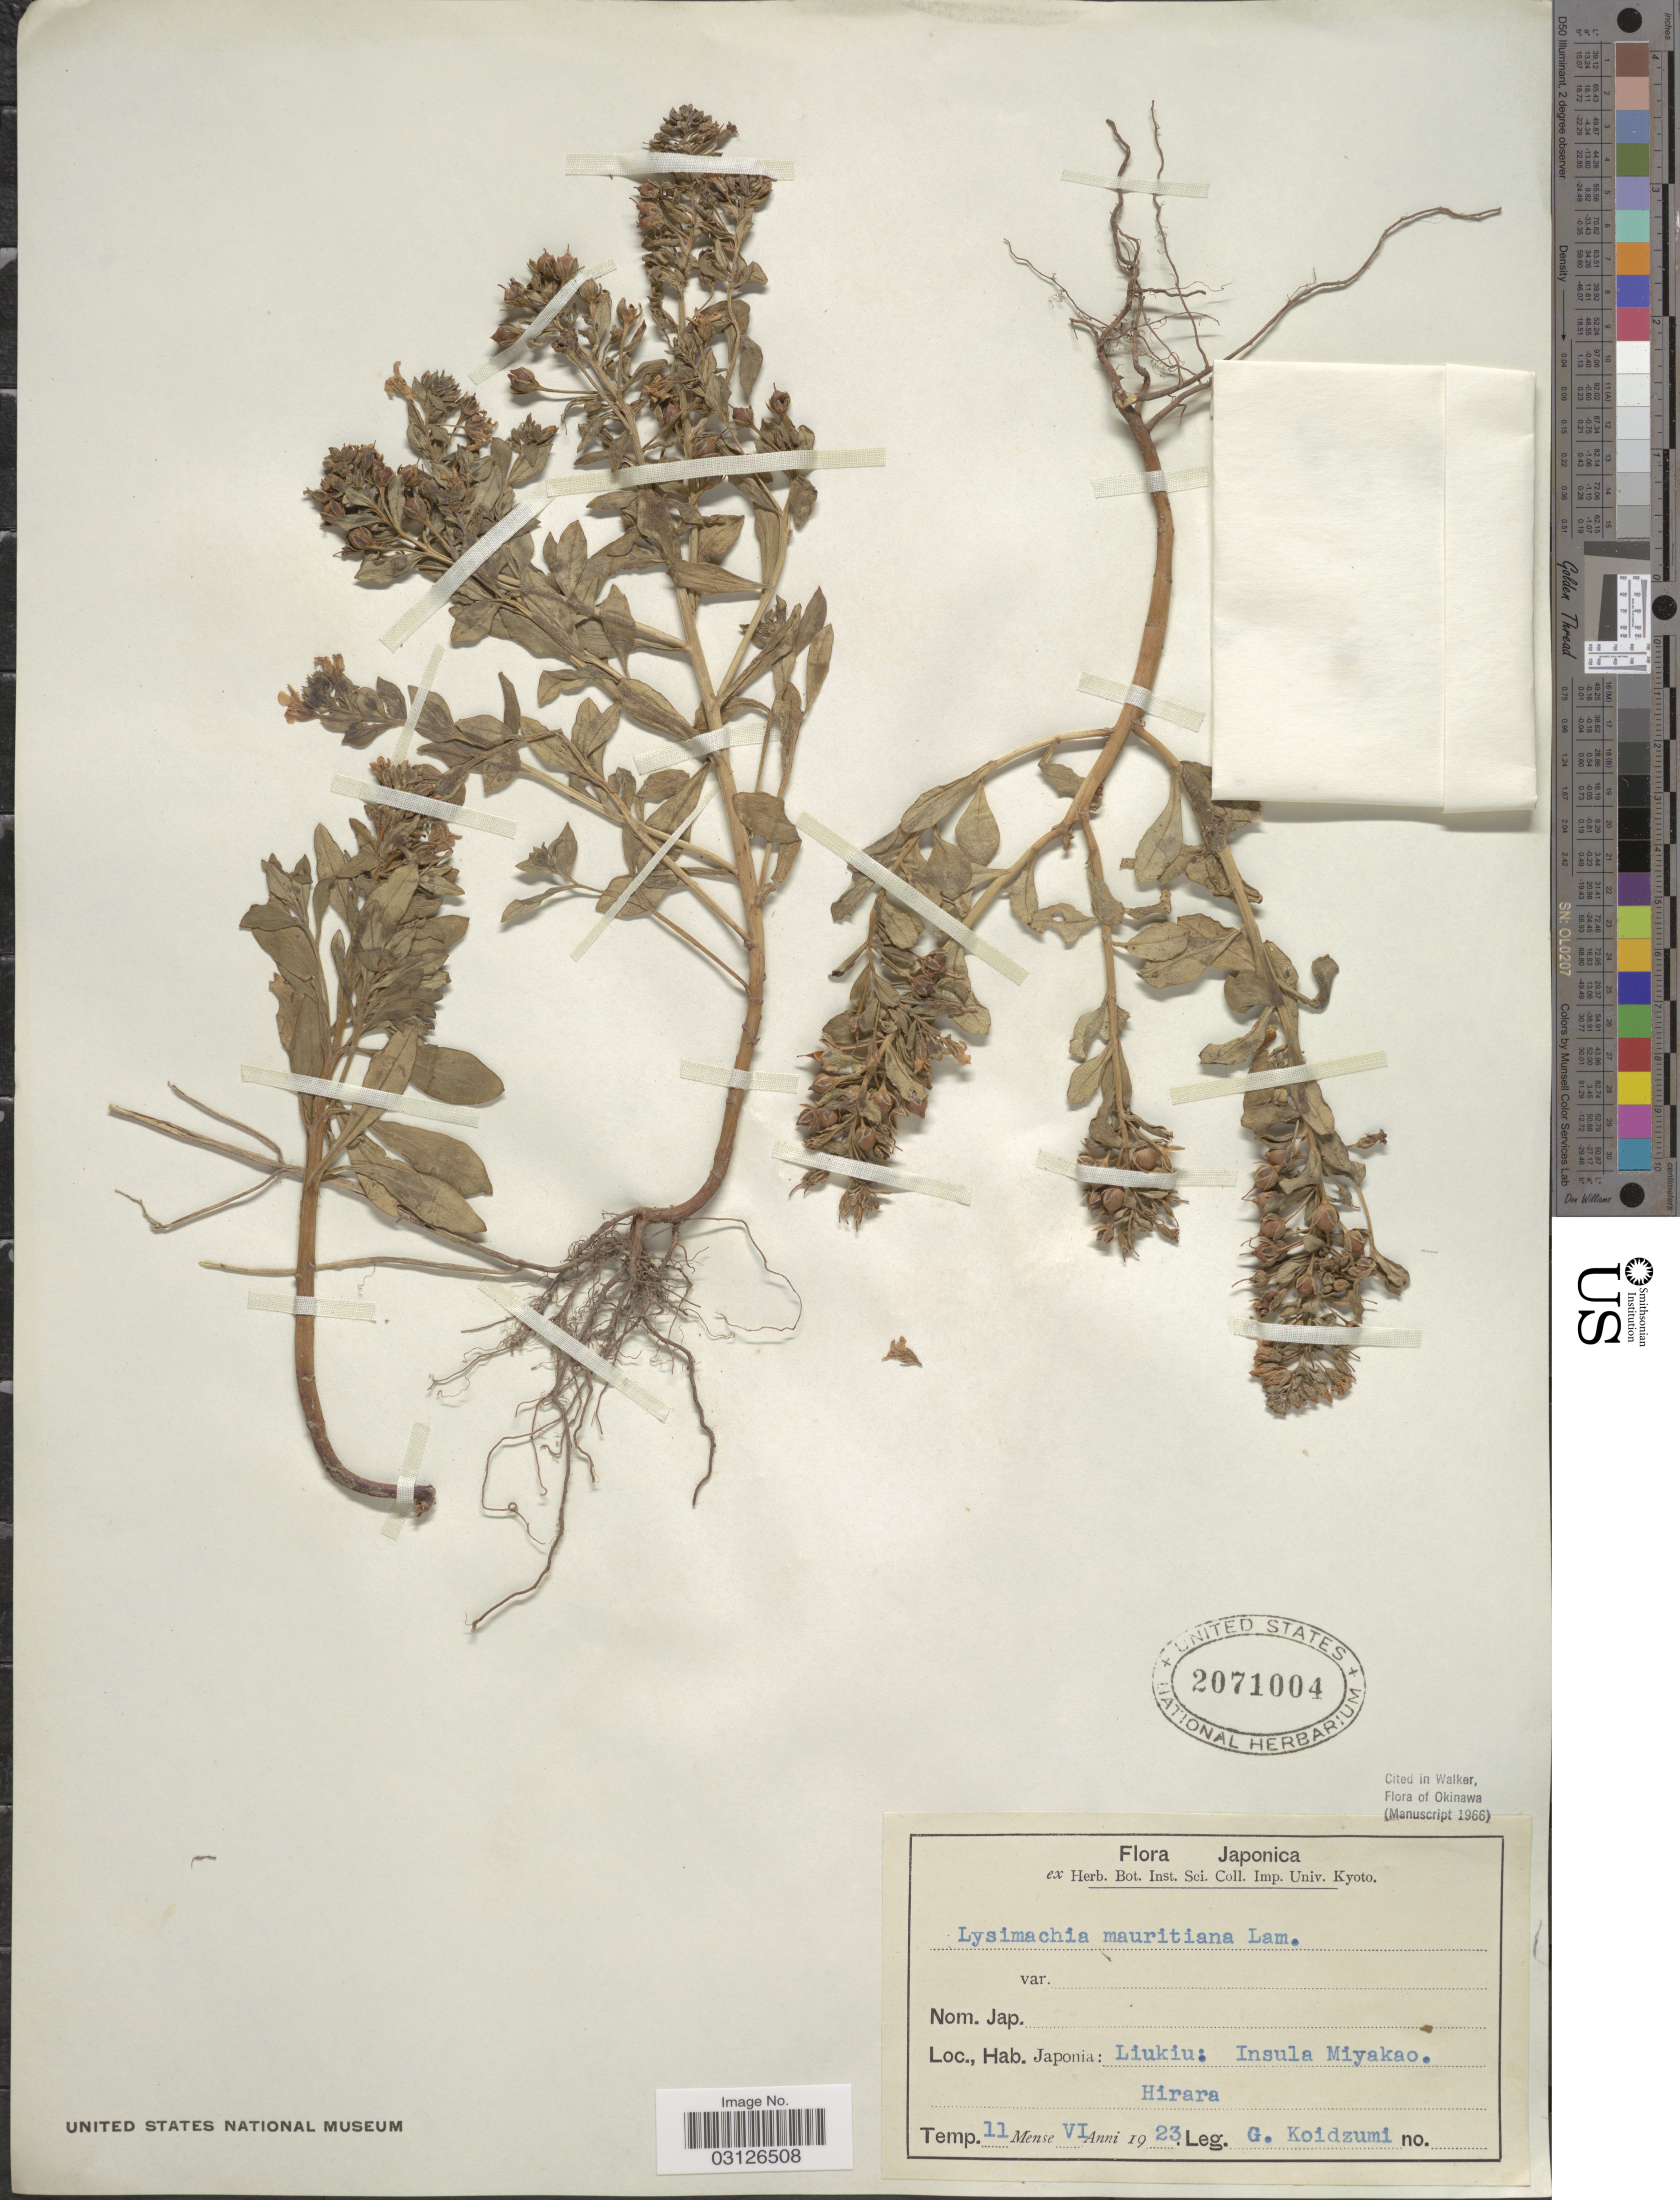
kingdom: Plantae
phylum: Tracheophyta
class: Magnoliopsida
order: Ericales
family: Primulaceae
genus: Lysimachia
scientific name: Lysimachia mauritiana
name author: Lam.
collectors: G. Koidzumi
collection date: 1923-06-11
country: Japan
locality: Liukiu: Insula Miyakao. Hirara.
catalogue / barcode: US 2071004